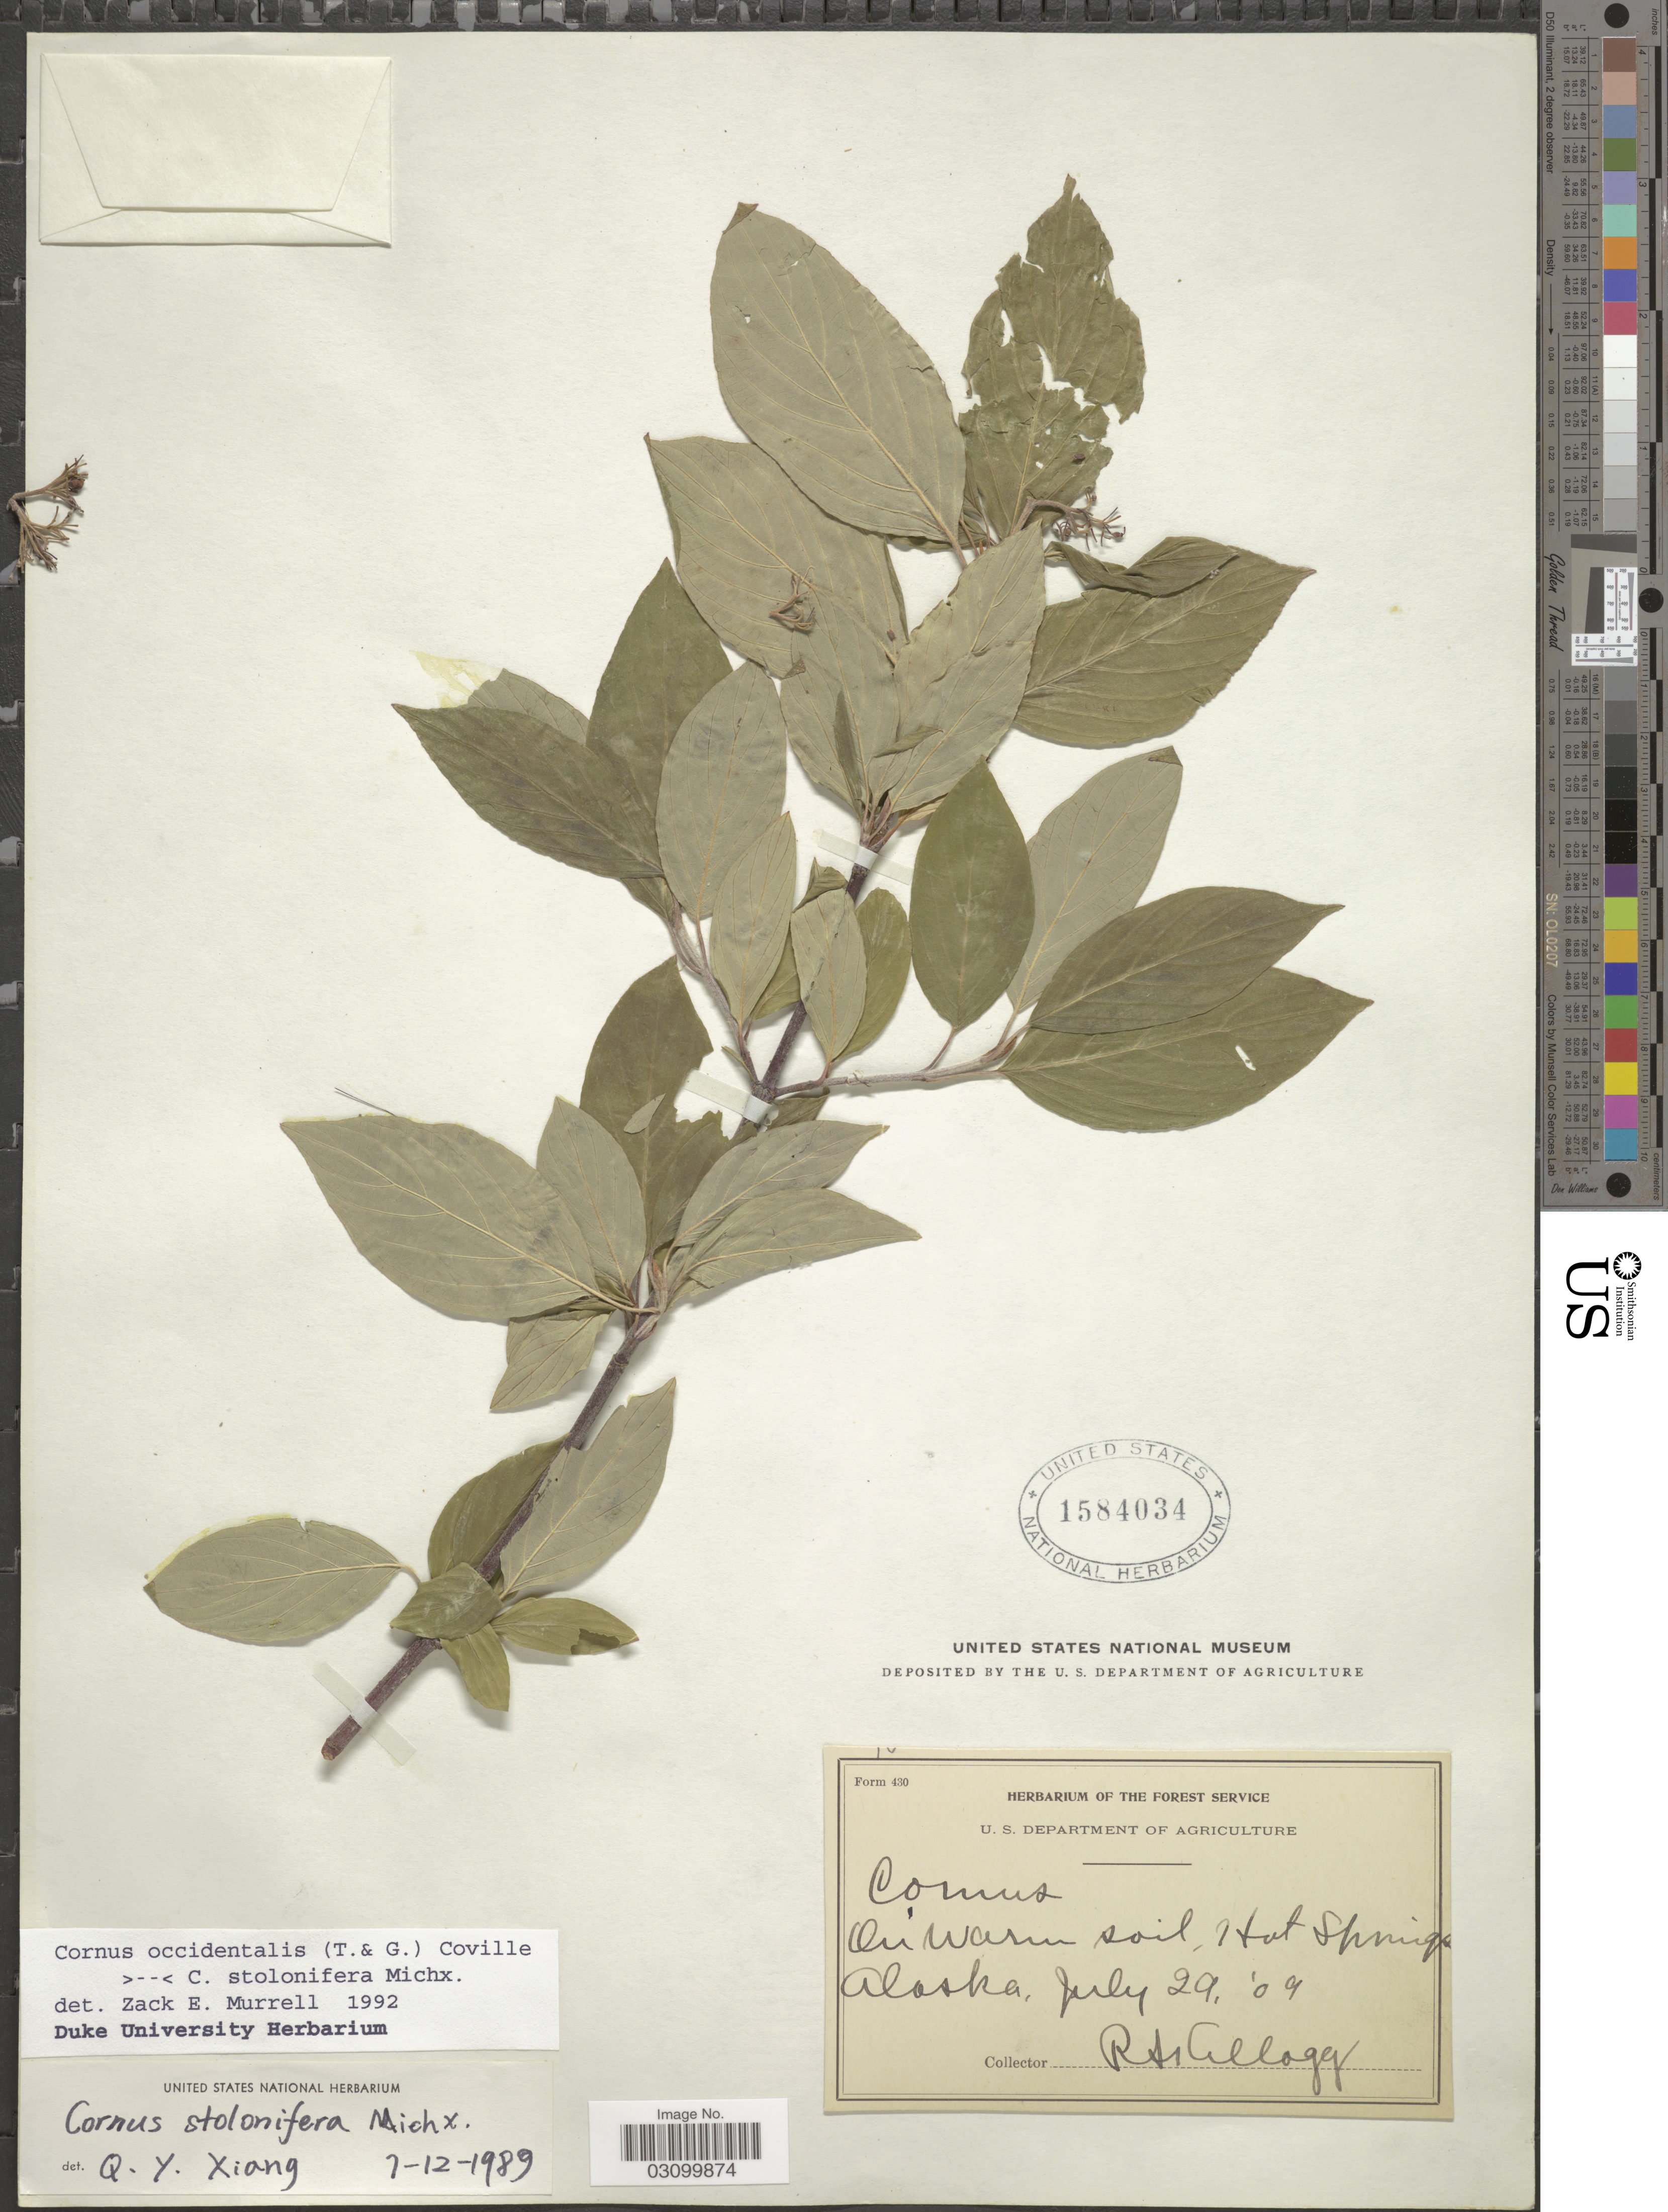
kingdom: Plantae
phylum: Tracheophyta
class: Magnoliopsida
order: Cornales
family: Cornaceae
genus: Cornus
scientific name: Cornus sp.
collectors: R. Kellogg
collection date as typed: Transcribed d/m/y: 29/7/9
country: United States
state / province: Alaska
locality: On warm soil, Hot Springs.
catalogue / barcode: US 1584034